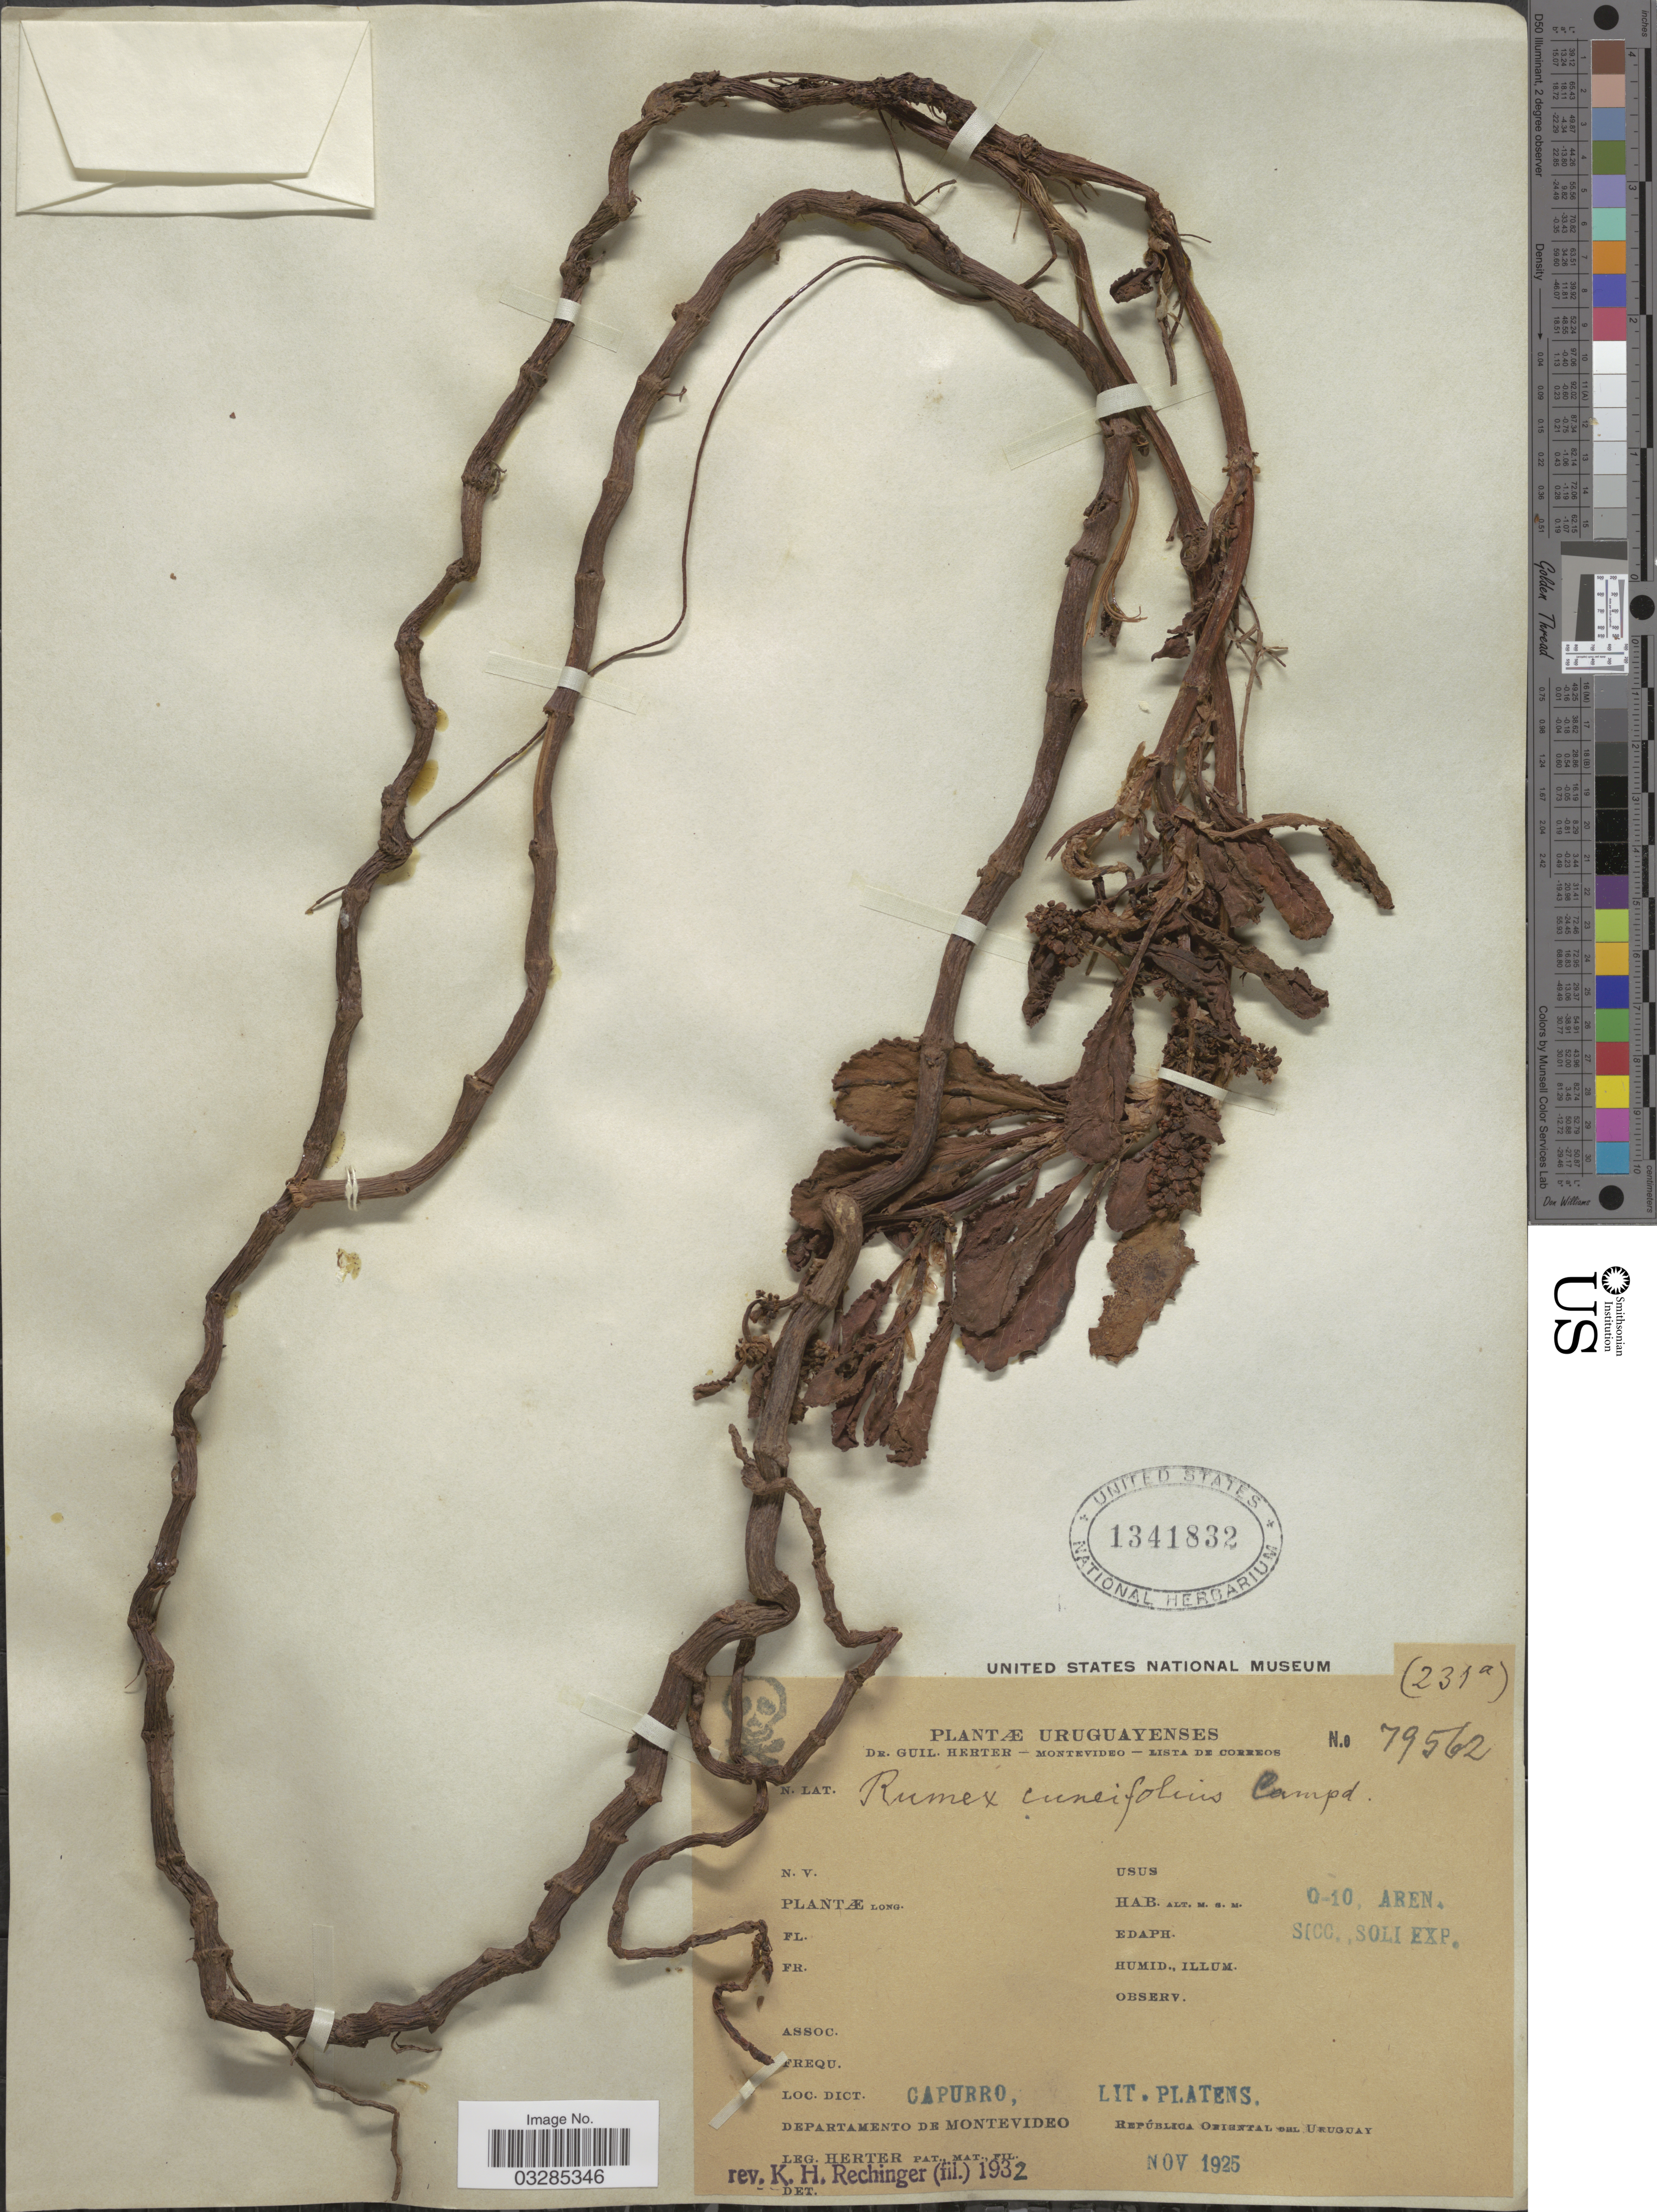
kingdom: Plantae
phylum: Tracheophyta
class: Magnoliopsida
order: Caryophyllales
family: Polygonaceae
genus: Rumex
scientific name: Rumex cuneifolius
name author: Campd.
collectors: G. Herter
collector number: (231a?) 79562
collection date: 1925-11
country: Uruguay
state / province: Montevideo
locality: Loc. Dict. Capurro. Departamento de Montevideo. República Oriental del Uruguay.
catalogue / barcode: US 1341832